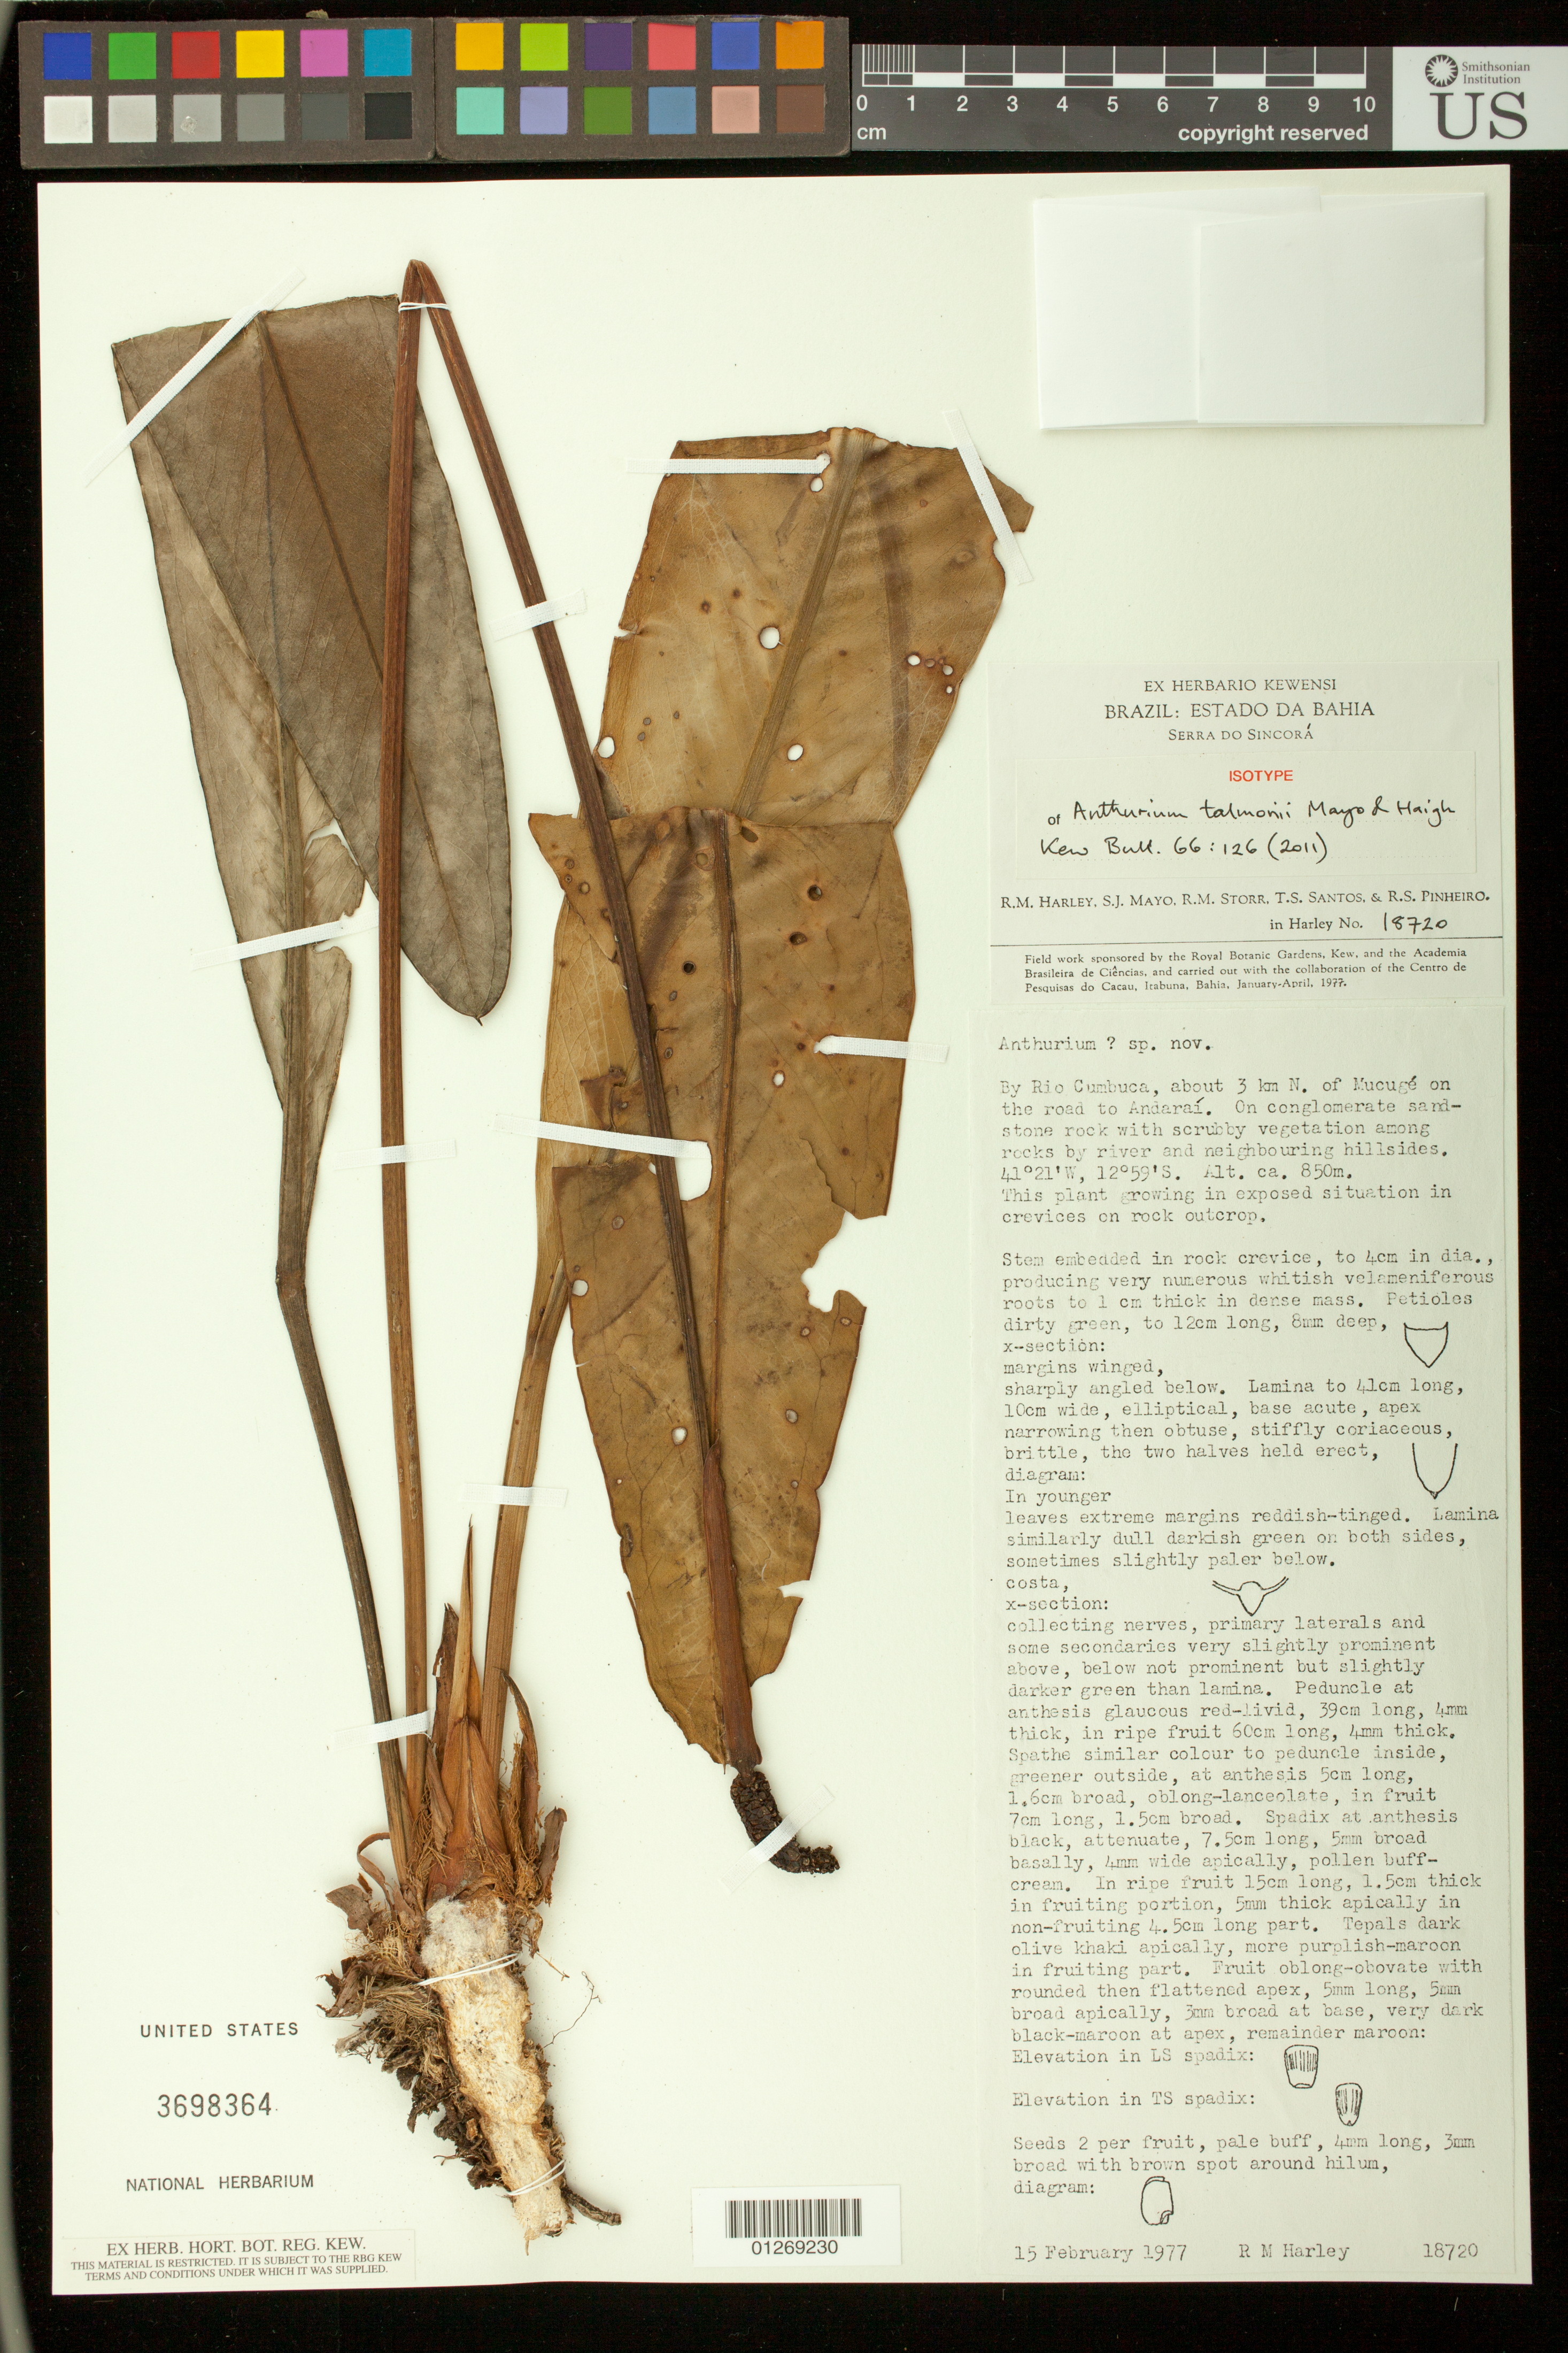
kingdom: Plantae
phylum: Tracheophyta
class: Liliopsida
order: Alismatales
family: Araceae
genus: Anthurium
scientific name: Anthurium talmonii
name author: Mayo & Haigh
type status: Isotype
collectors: R. M. Harley, S. J. Mayo, R. M. Storr, T. S. Santos & R. S. Pinheiro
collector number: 18720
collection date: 1977-02-15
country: Brazil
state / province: Bahia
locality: Serra do Sincorá. By Rio Cumbuca, about 3 km N. of Mucugé on the road to Andaraí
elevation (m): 850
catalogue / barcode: US 3698364